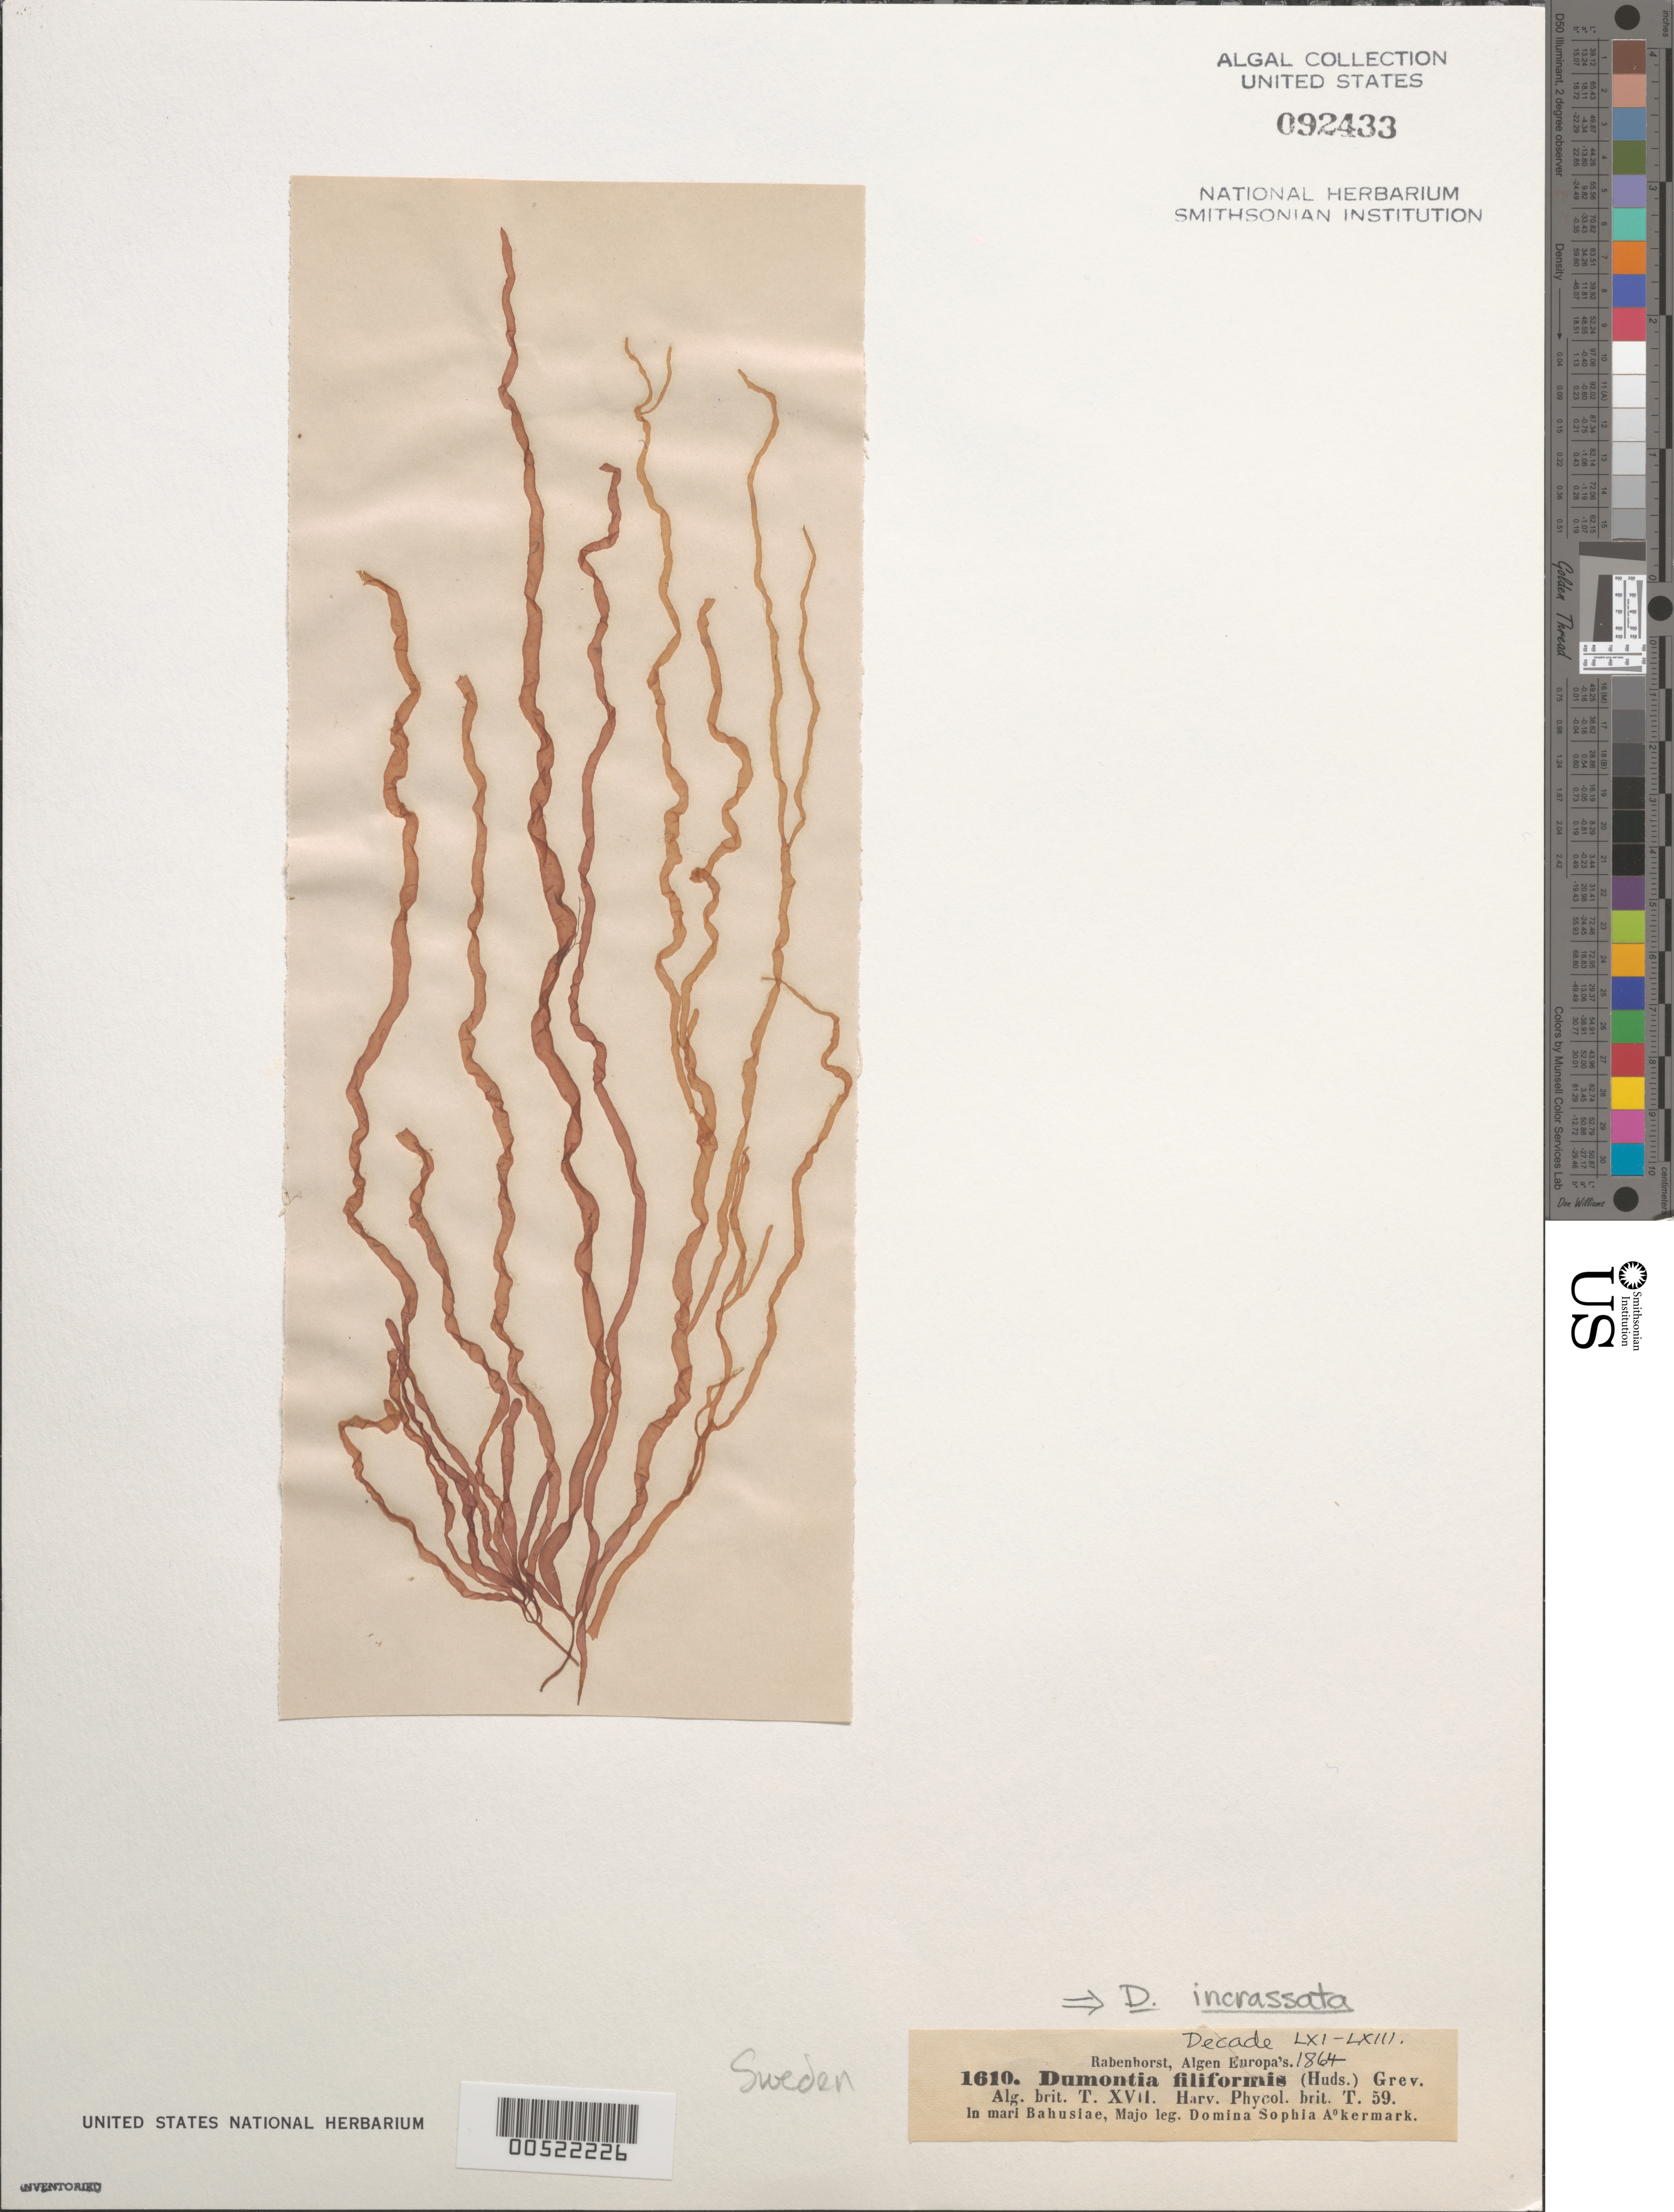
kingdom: Plantae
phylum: Rhodophyta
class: Florideophyceae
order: Gigartinales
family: Dumontiaceae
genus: Dumontia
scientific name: Dumontia contorta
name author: (S.G. Gmel.) Rupr.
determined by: Algae name updating Project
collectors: S. Akermark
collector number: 1610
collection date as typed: May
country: Sweden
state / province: Västra Götaland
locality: Bohus Bay (Mari Bahusiae)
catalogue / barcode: US 92433